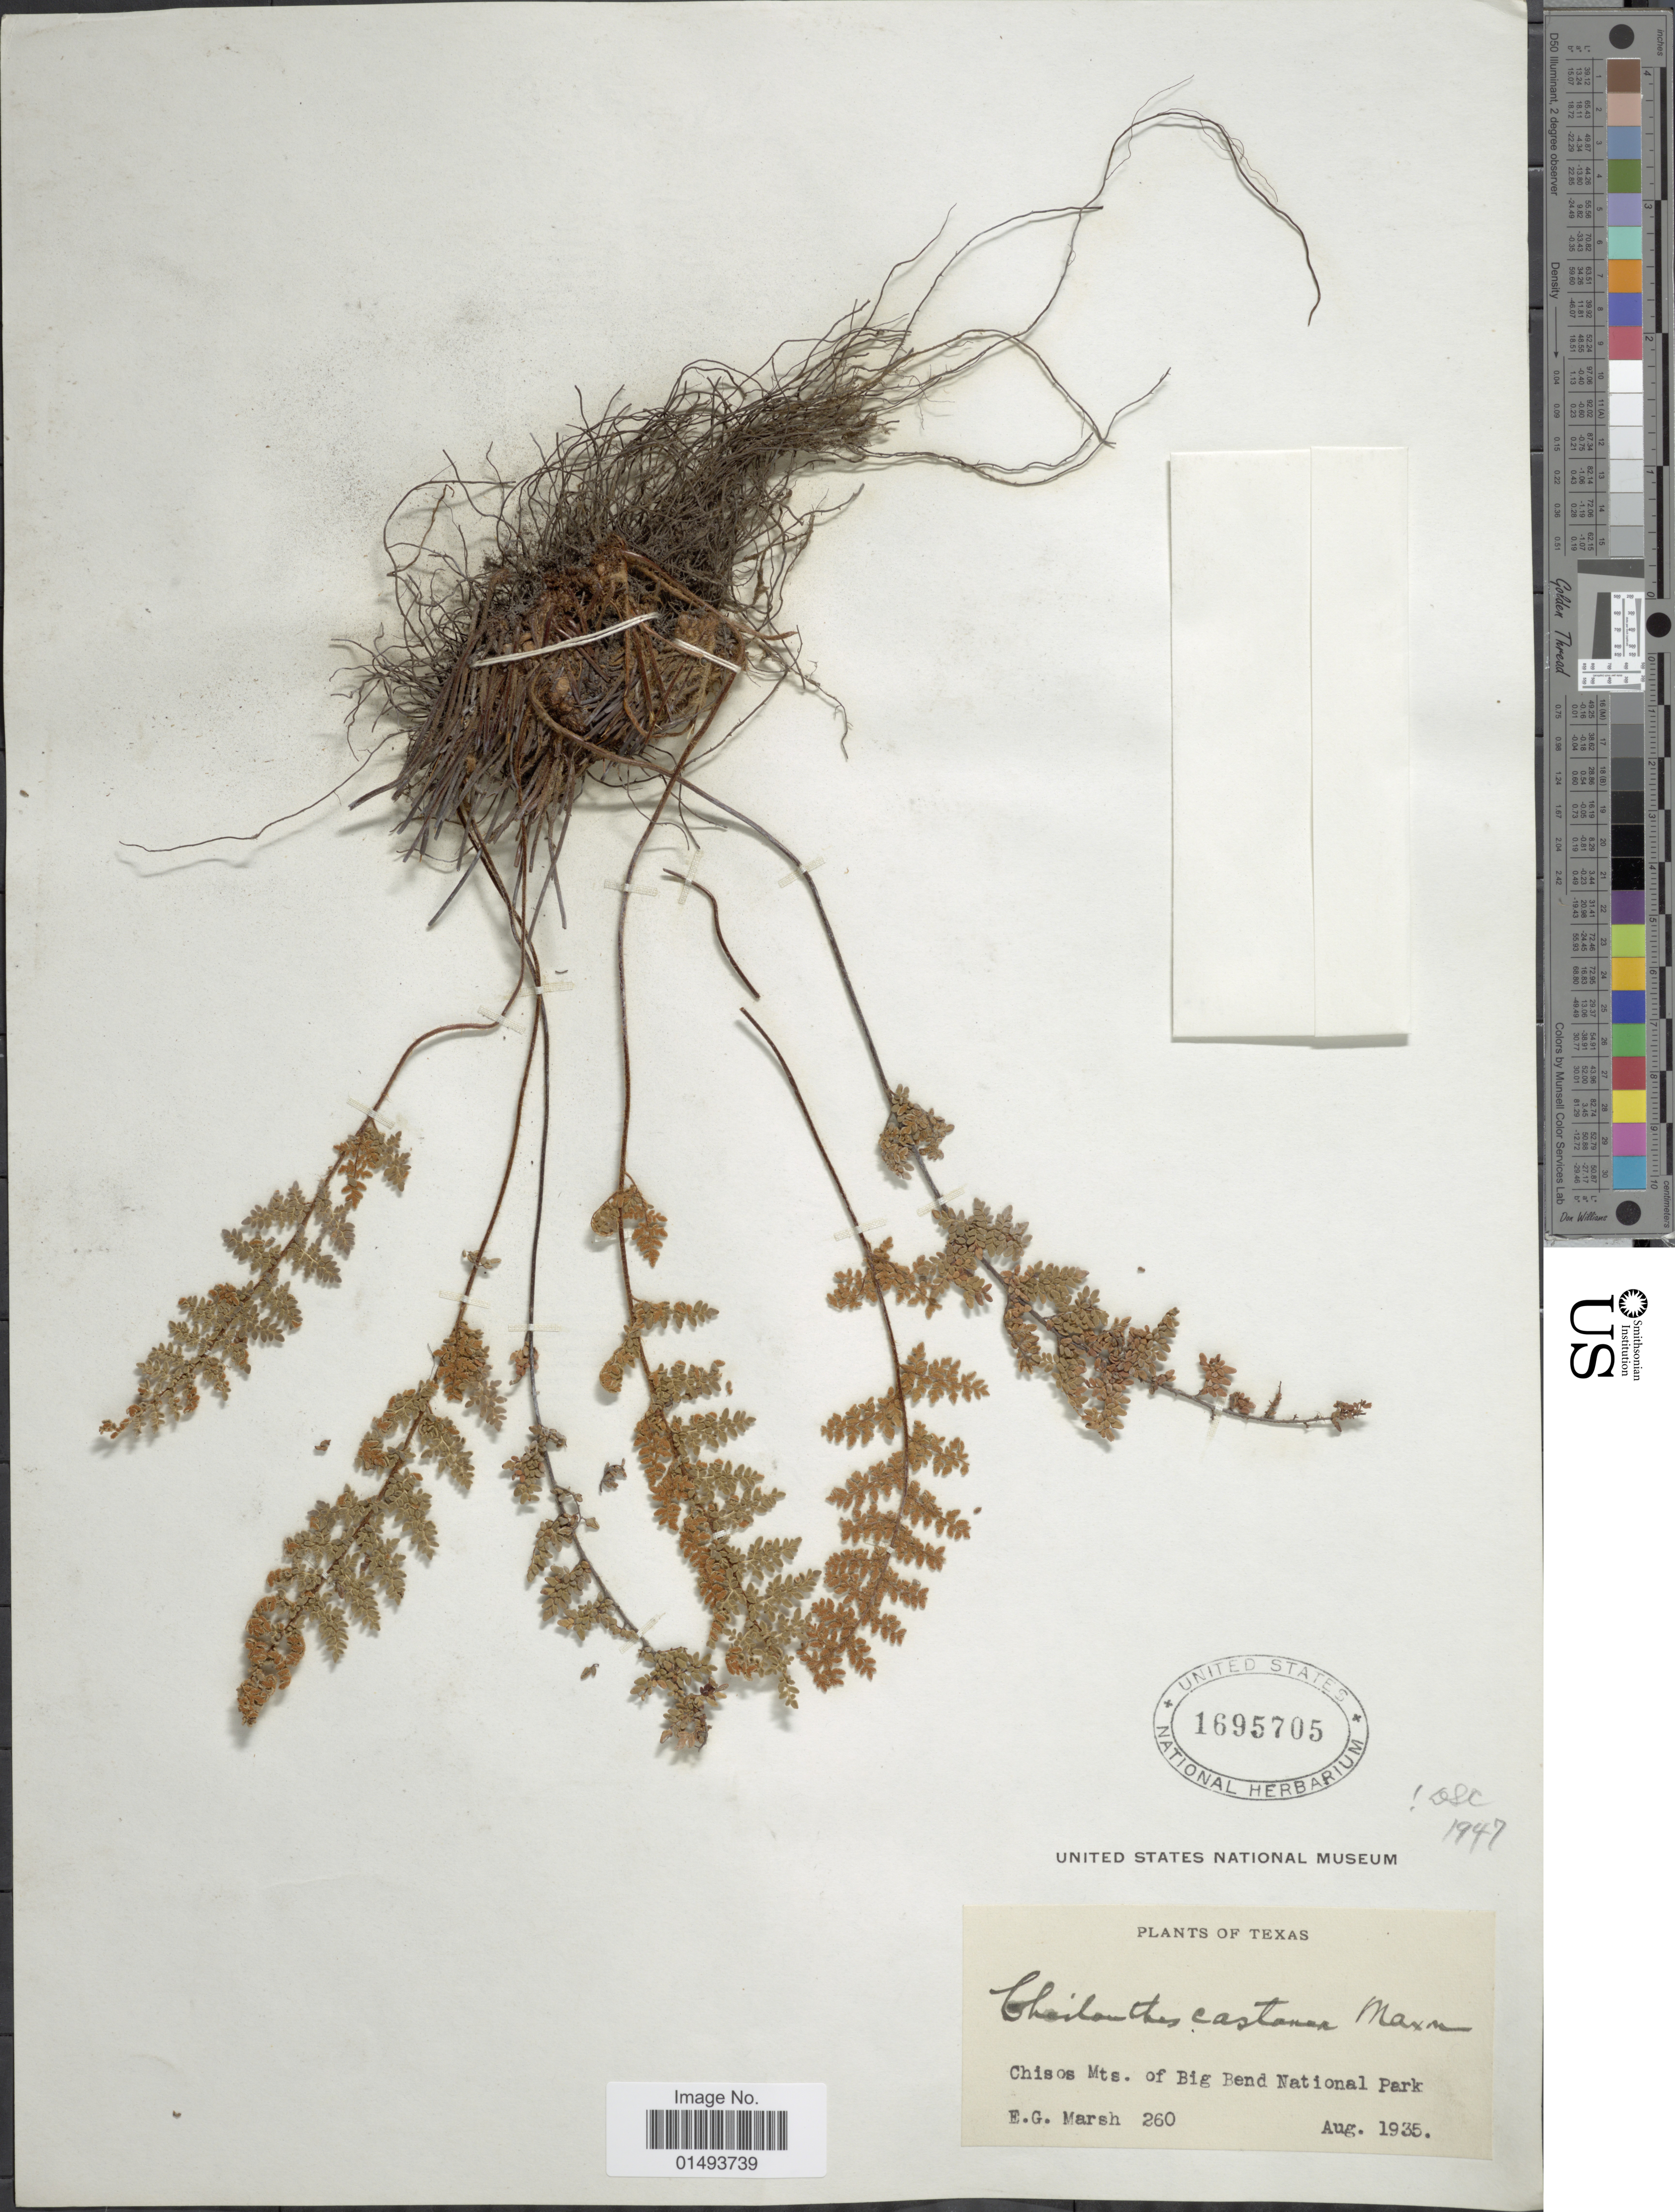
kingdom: Plantae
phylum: Tracheophyta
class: Polypodiopsida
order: Polypodiales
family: Pteridaceae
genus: Myriopteris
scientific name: Myriopteris rufa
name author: Fée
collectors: E. G. Marsh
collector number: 260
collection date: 1935-08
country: United States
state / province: Texas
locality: Plants of Texas, Chisos Mts. of Big Bend National Park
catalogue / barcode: US 1695705